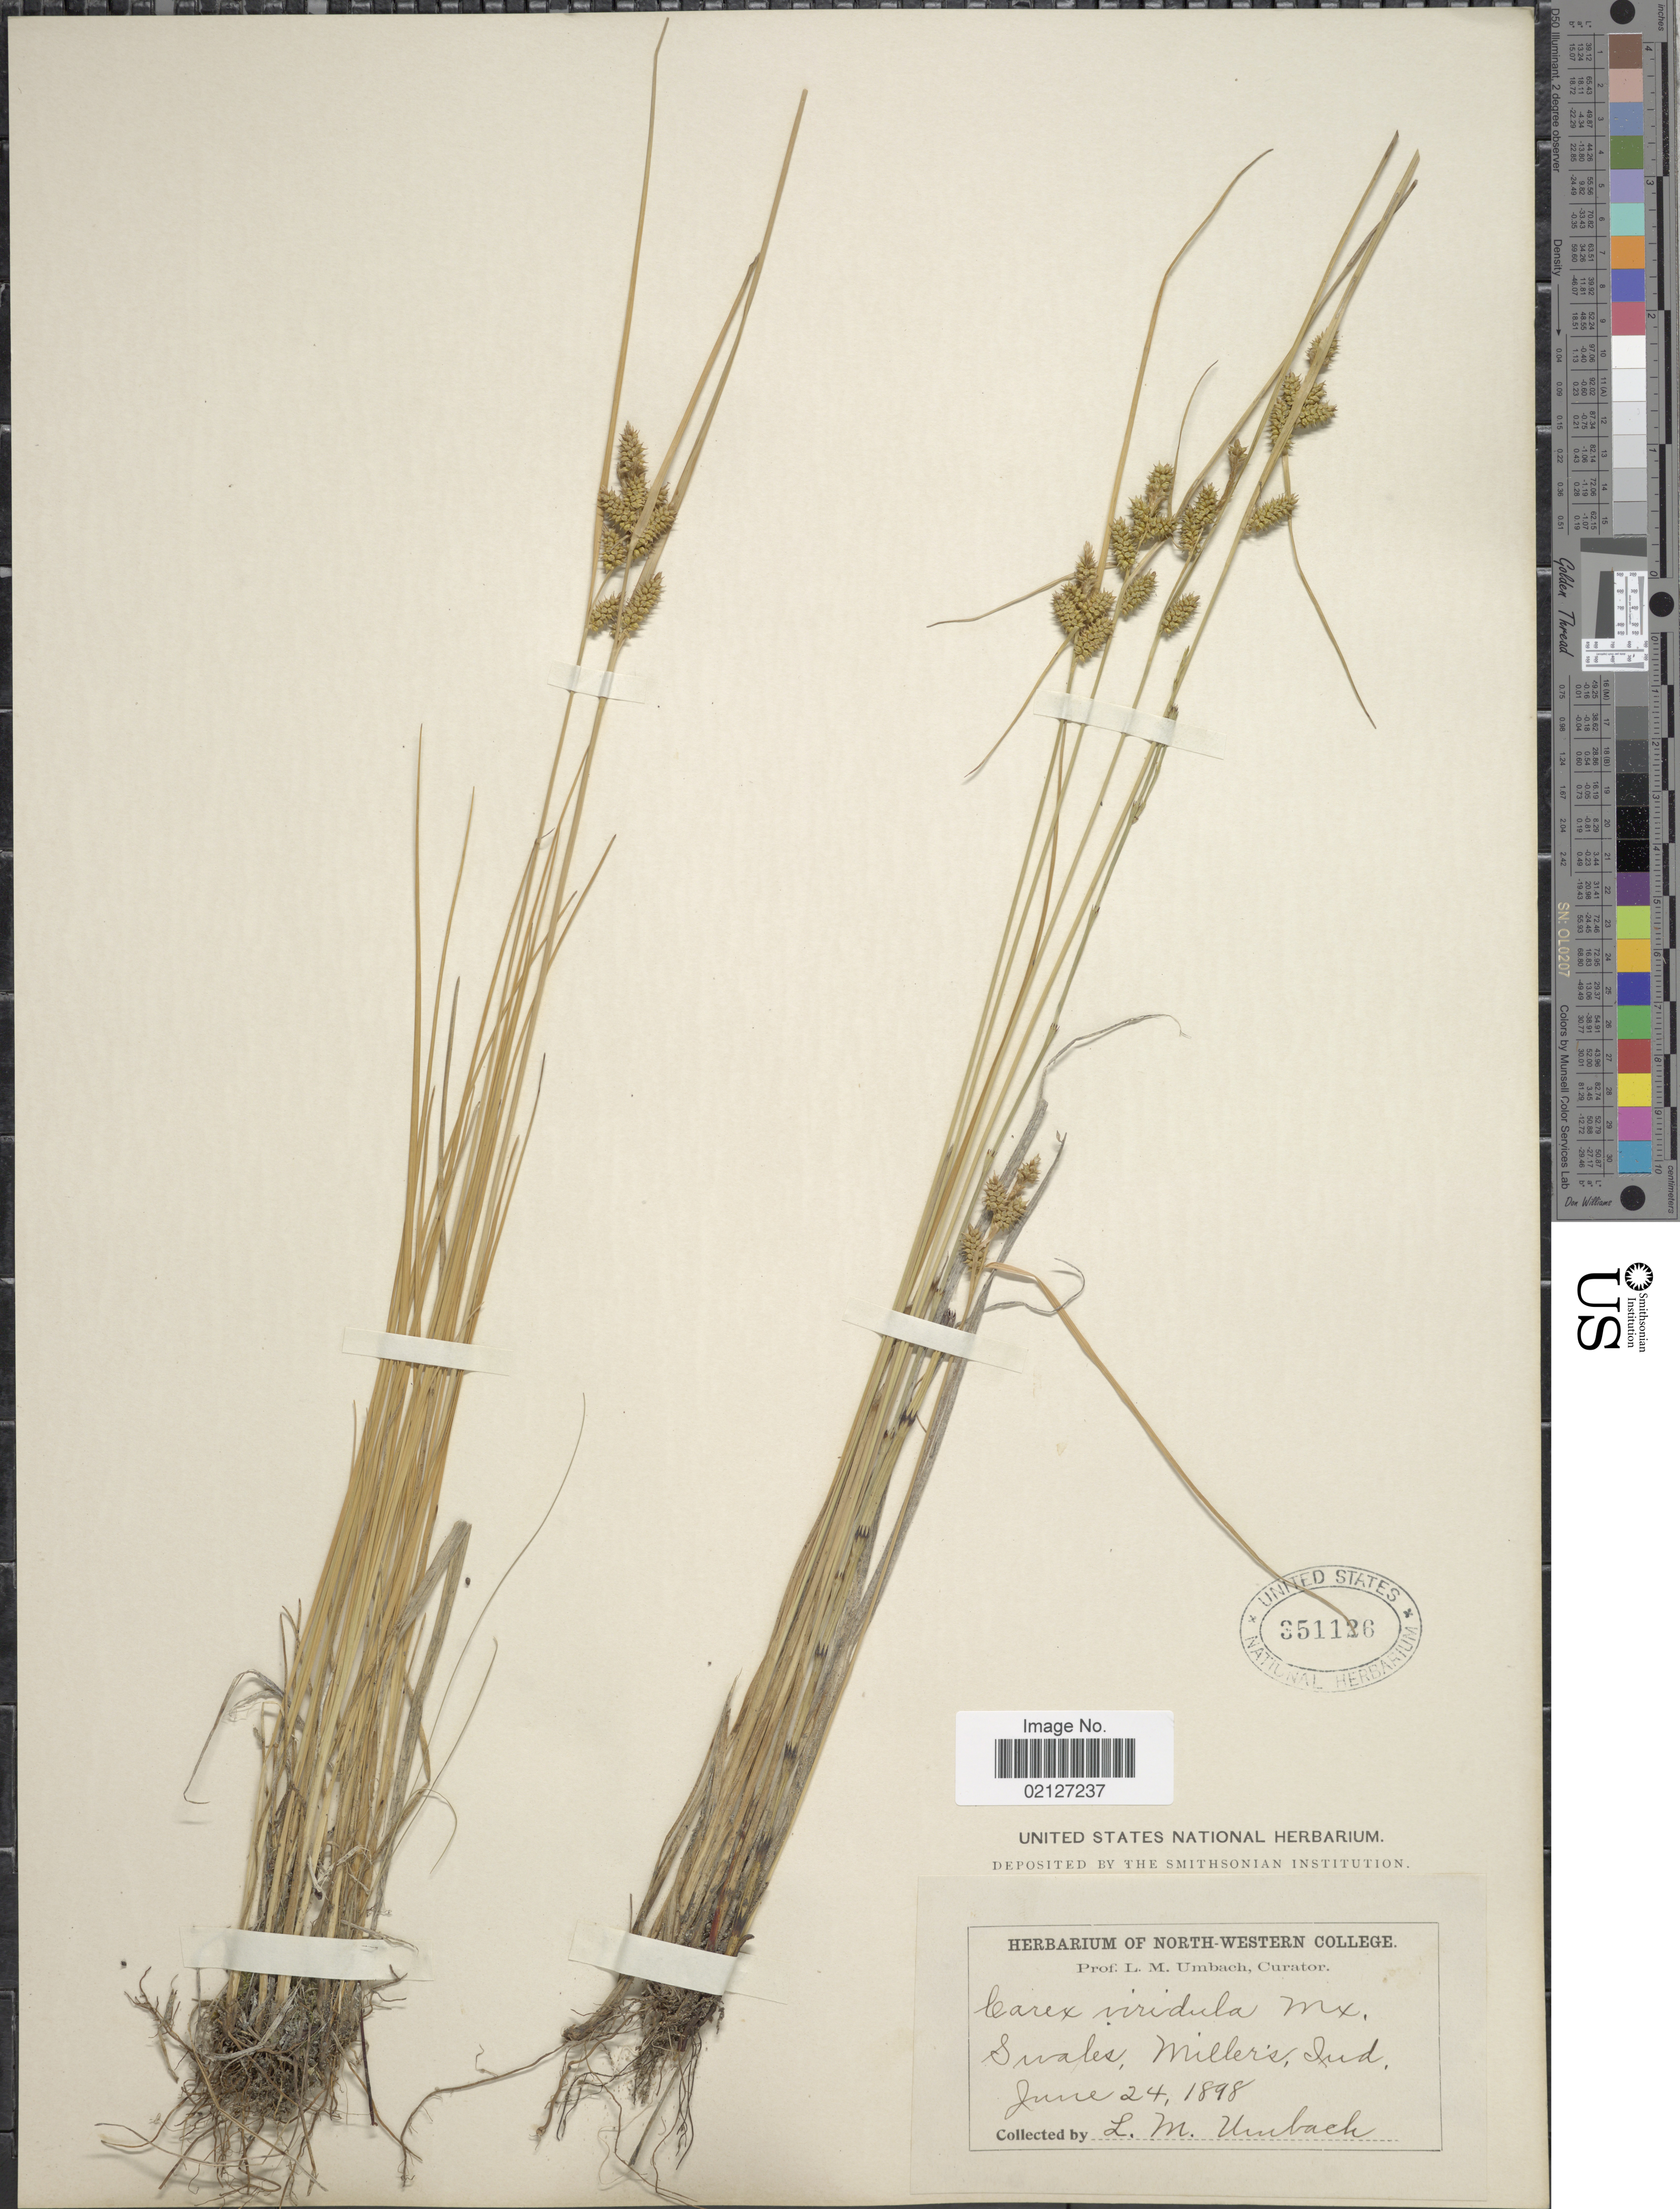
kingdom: Plantae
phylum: Tracheophyta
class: Liliopsida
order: Poales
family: Cyperaceae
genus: Carex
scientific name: Carex oederi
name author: Retz.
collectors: L. M. Umbach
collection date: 1898-06-24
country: United States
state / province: Indiana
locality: Swales, Miller's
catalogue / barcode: US 351126